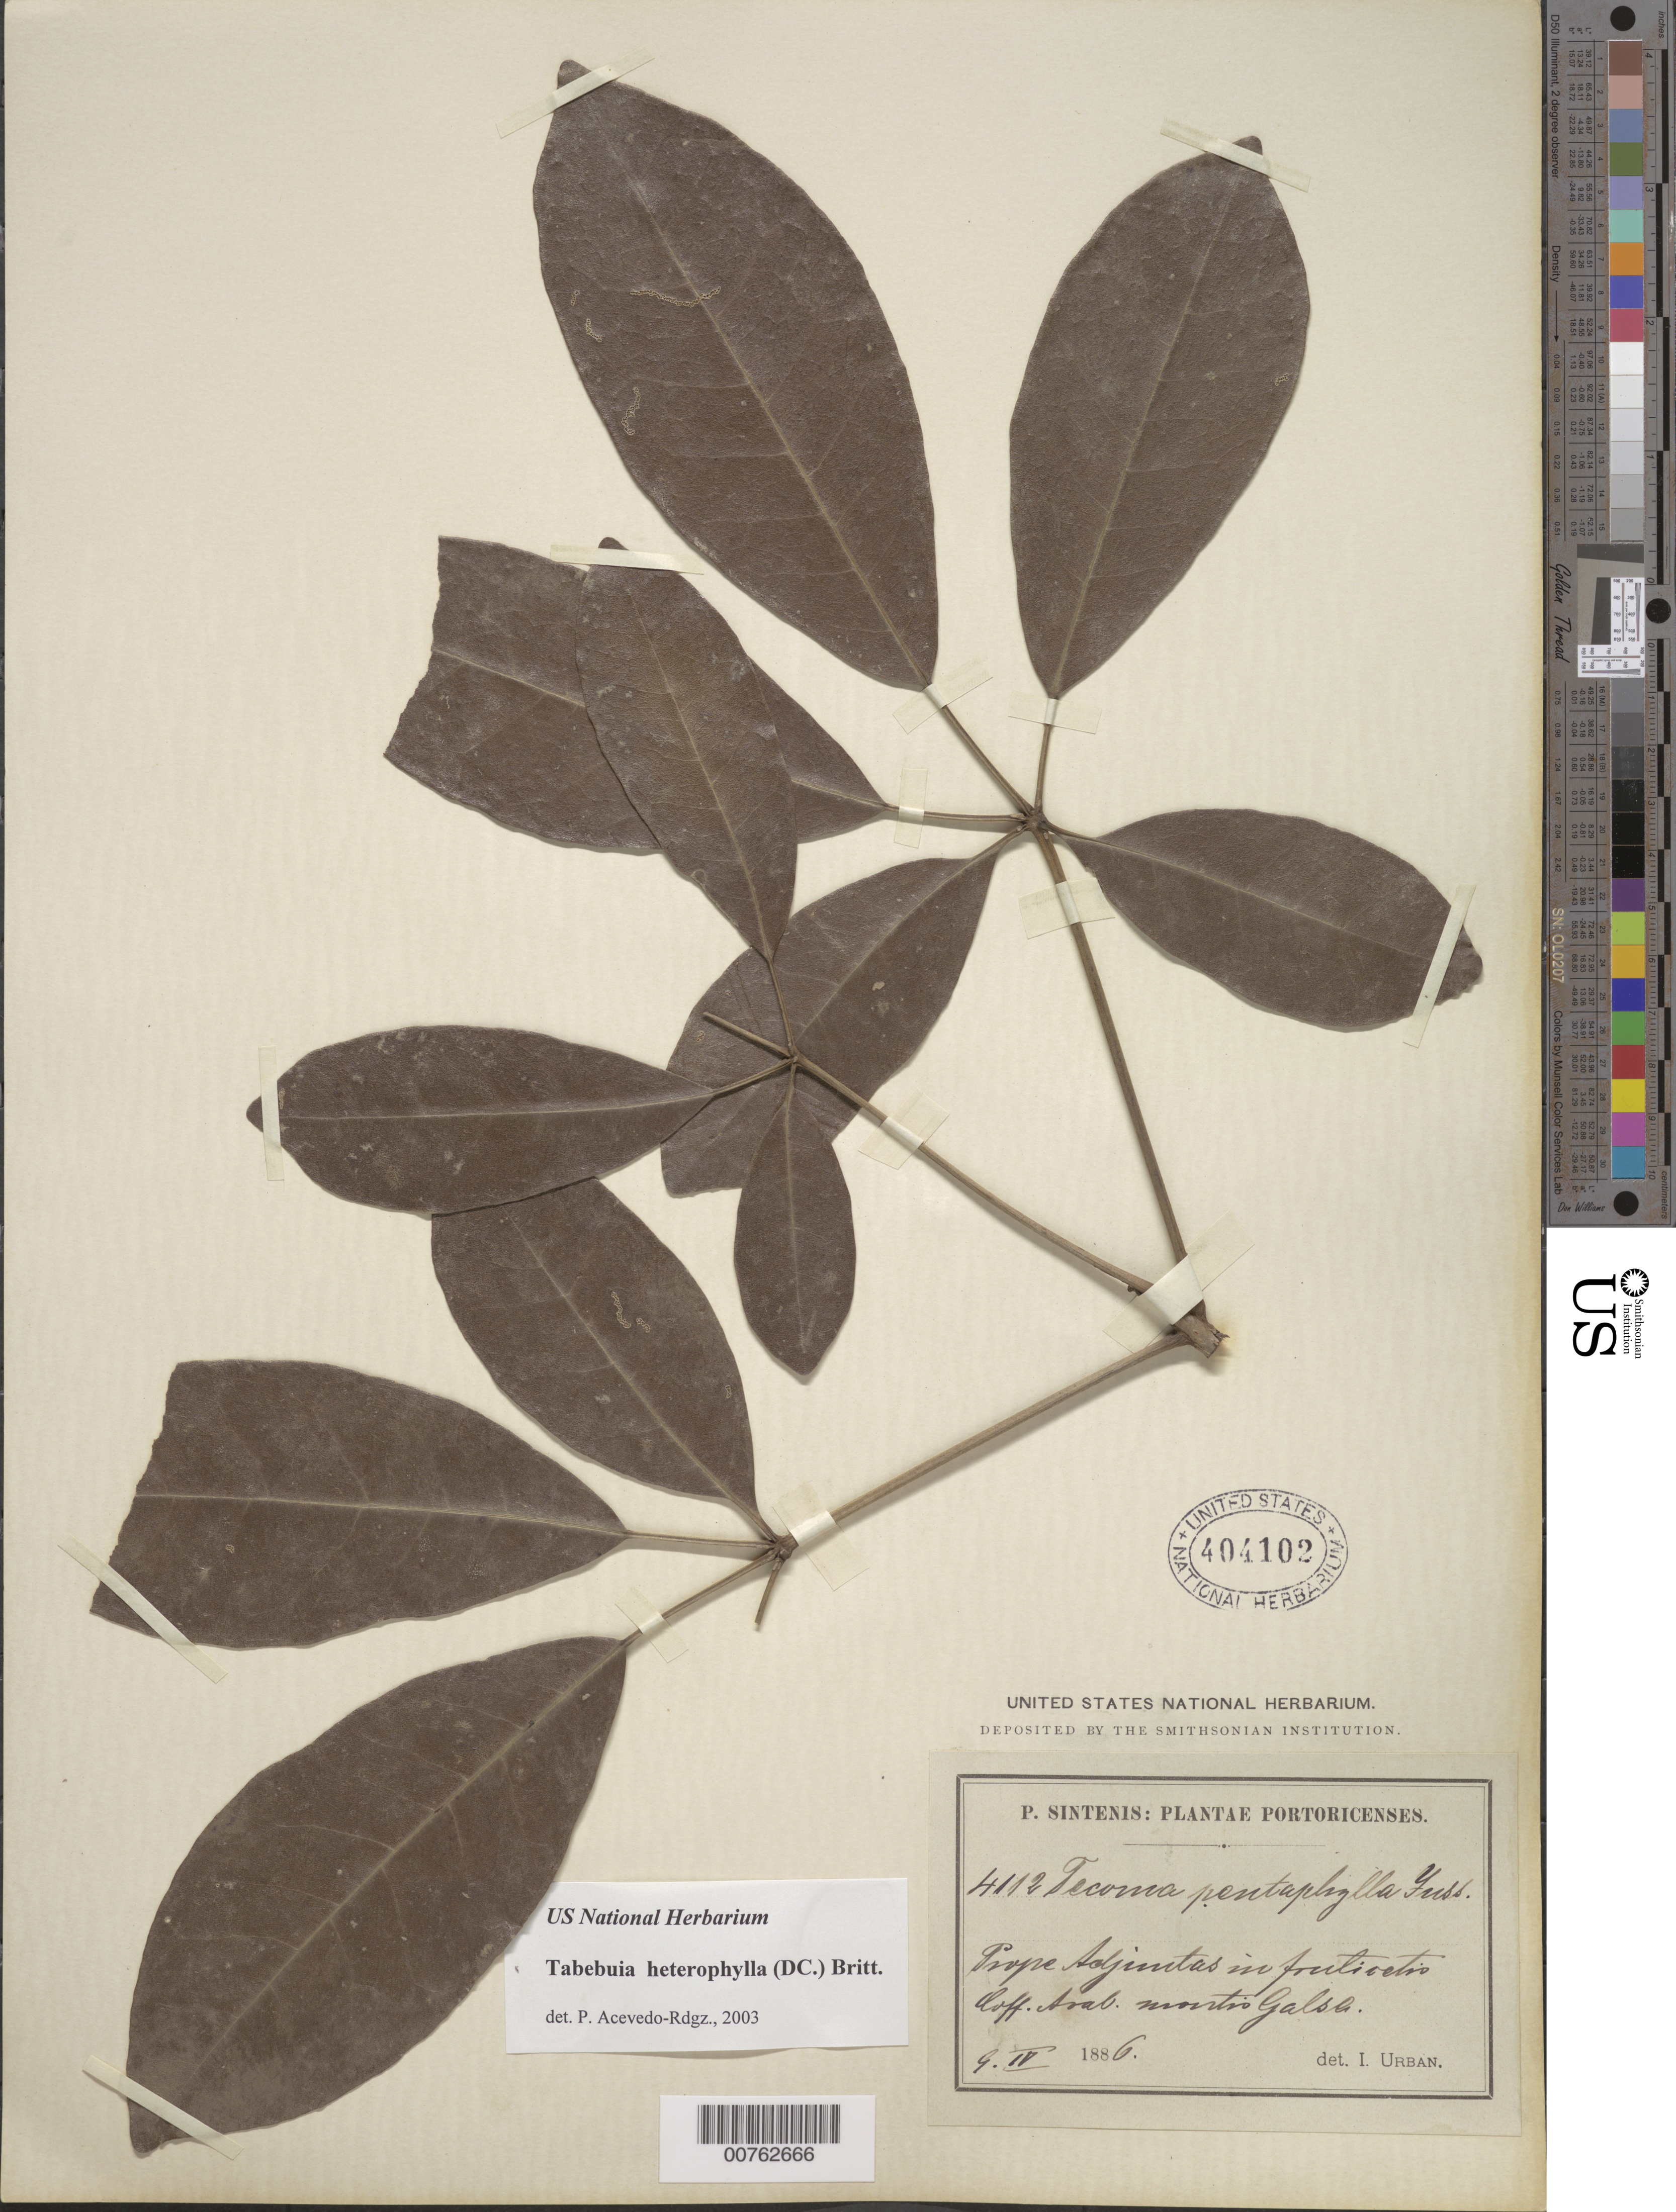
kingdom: Plantae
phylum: Tracheophyta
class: Magnoliopsida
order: Lamiales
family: Bignoniaceae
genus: Tabebuia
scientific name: Tabebuia heterophylla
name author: (DC.) Britton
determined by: Acevedo-Rodríguez, P., (BOT), Smithsonian Institution - National Museum of Natural History (UNITED STATES)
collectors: P. Sintenis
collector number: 4112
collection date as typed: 09 Apr 1886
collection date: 1886-04-09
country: Puerto Rico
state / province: Adjuntas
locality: Prope Adjuntas in fruticetis ---- montis Galsa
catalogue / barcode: US 404102